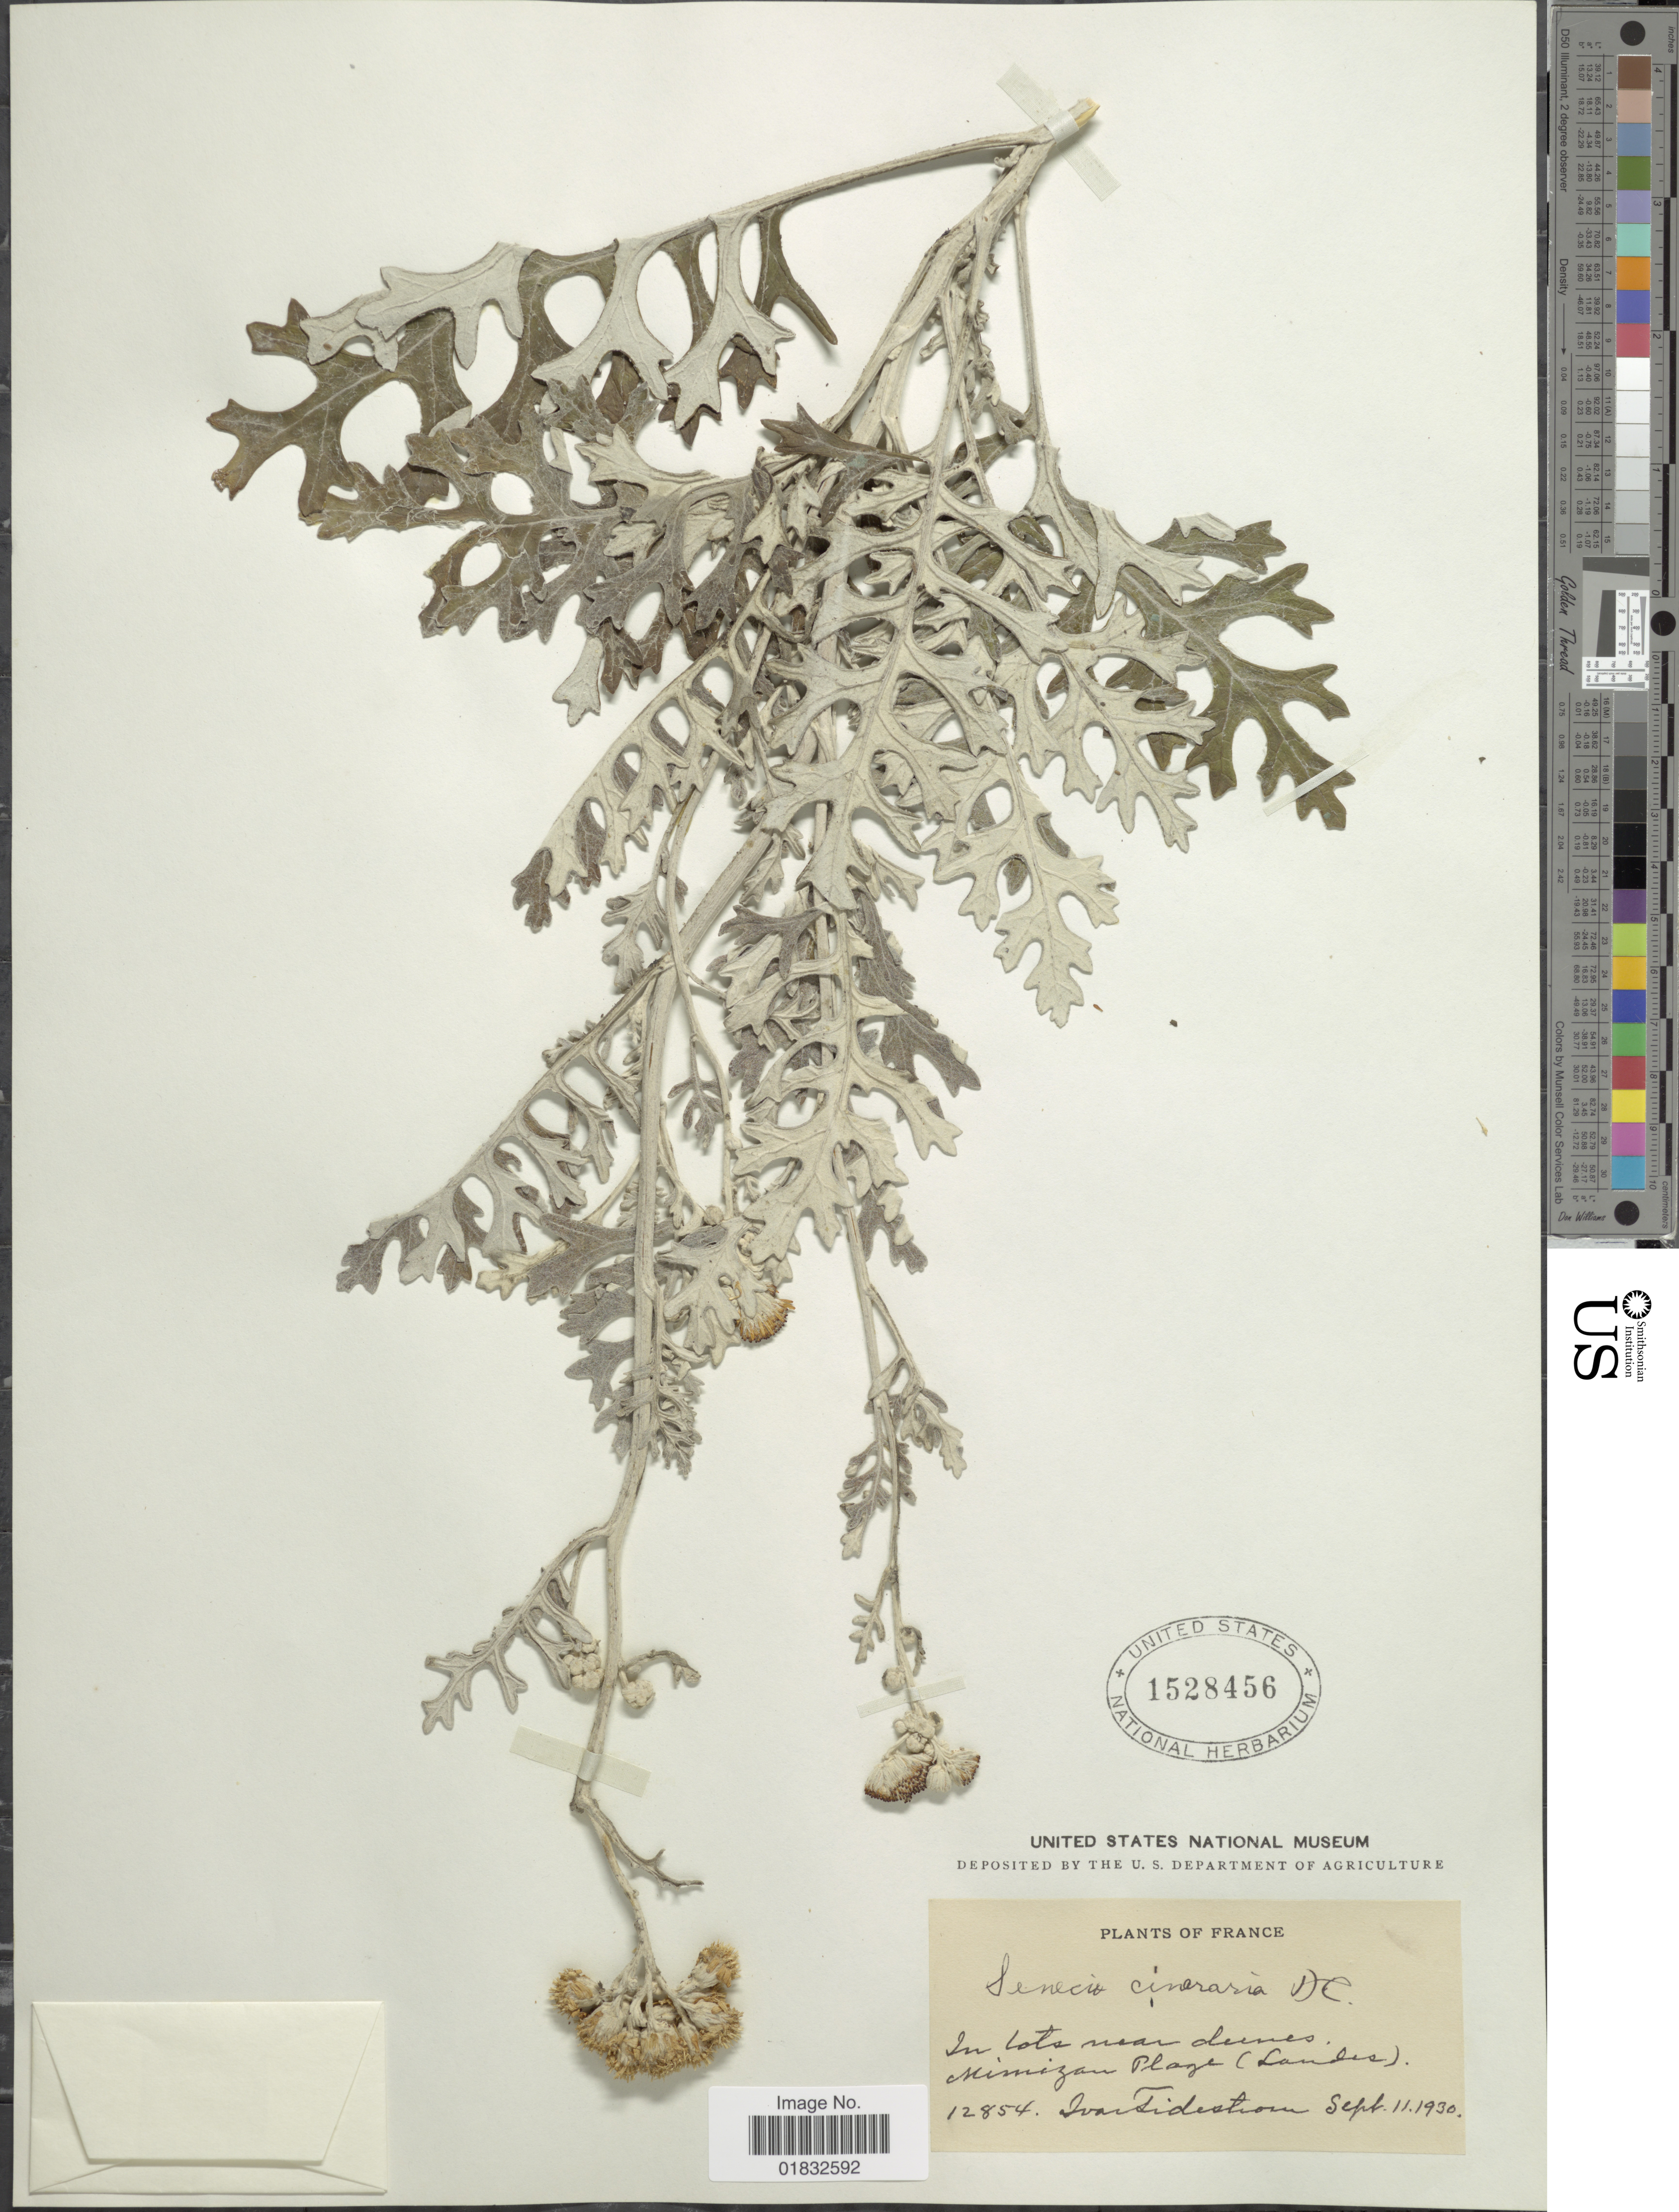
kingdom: Plantae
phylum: Tracheophyta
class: Magnoliopsida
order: Asterales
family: Asteraceae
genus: Jacobaea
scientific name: Jacobaea maritima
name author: (L.) Pelser & Meijden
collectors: I. F. Tidestrom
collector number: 12854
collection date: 1930-09-11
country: France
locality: In lots near dunes Nimizan Plage (Landes)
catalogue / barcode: US 1528456